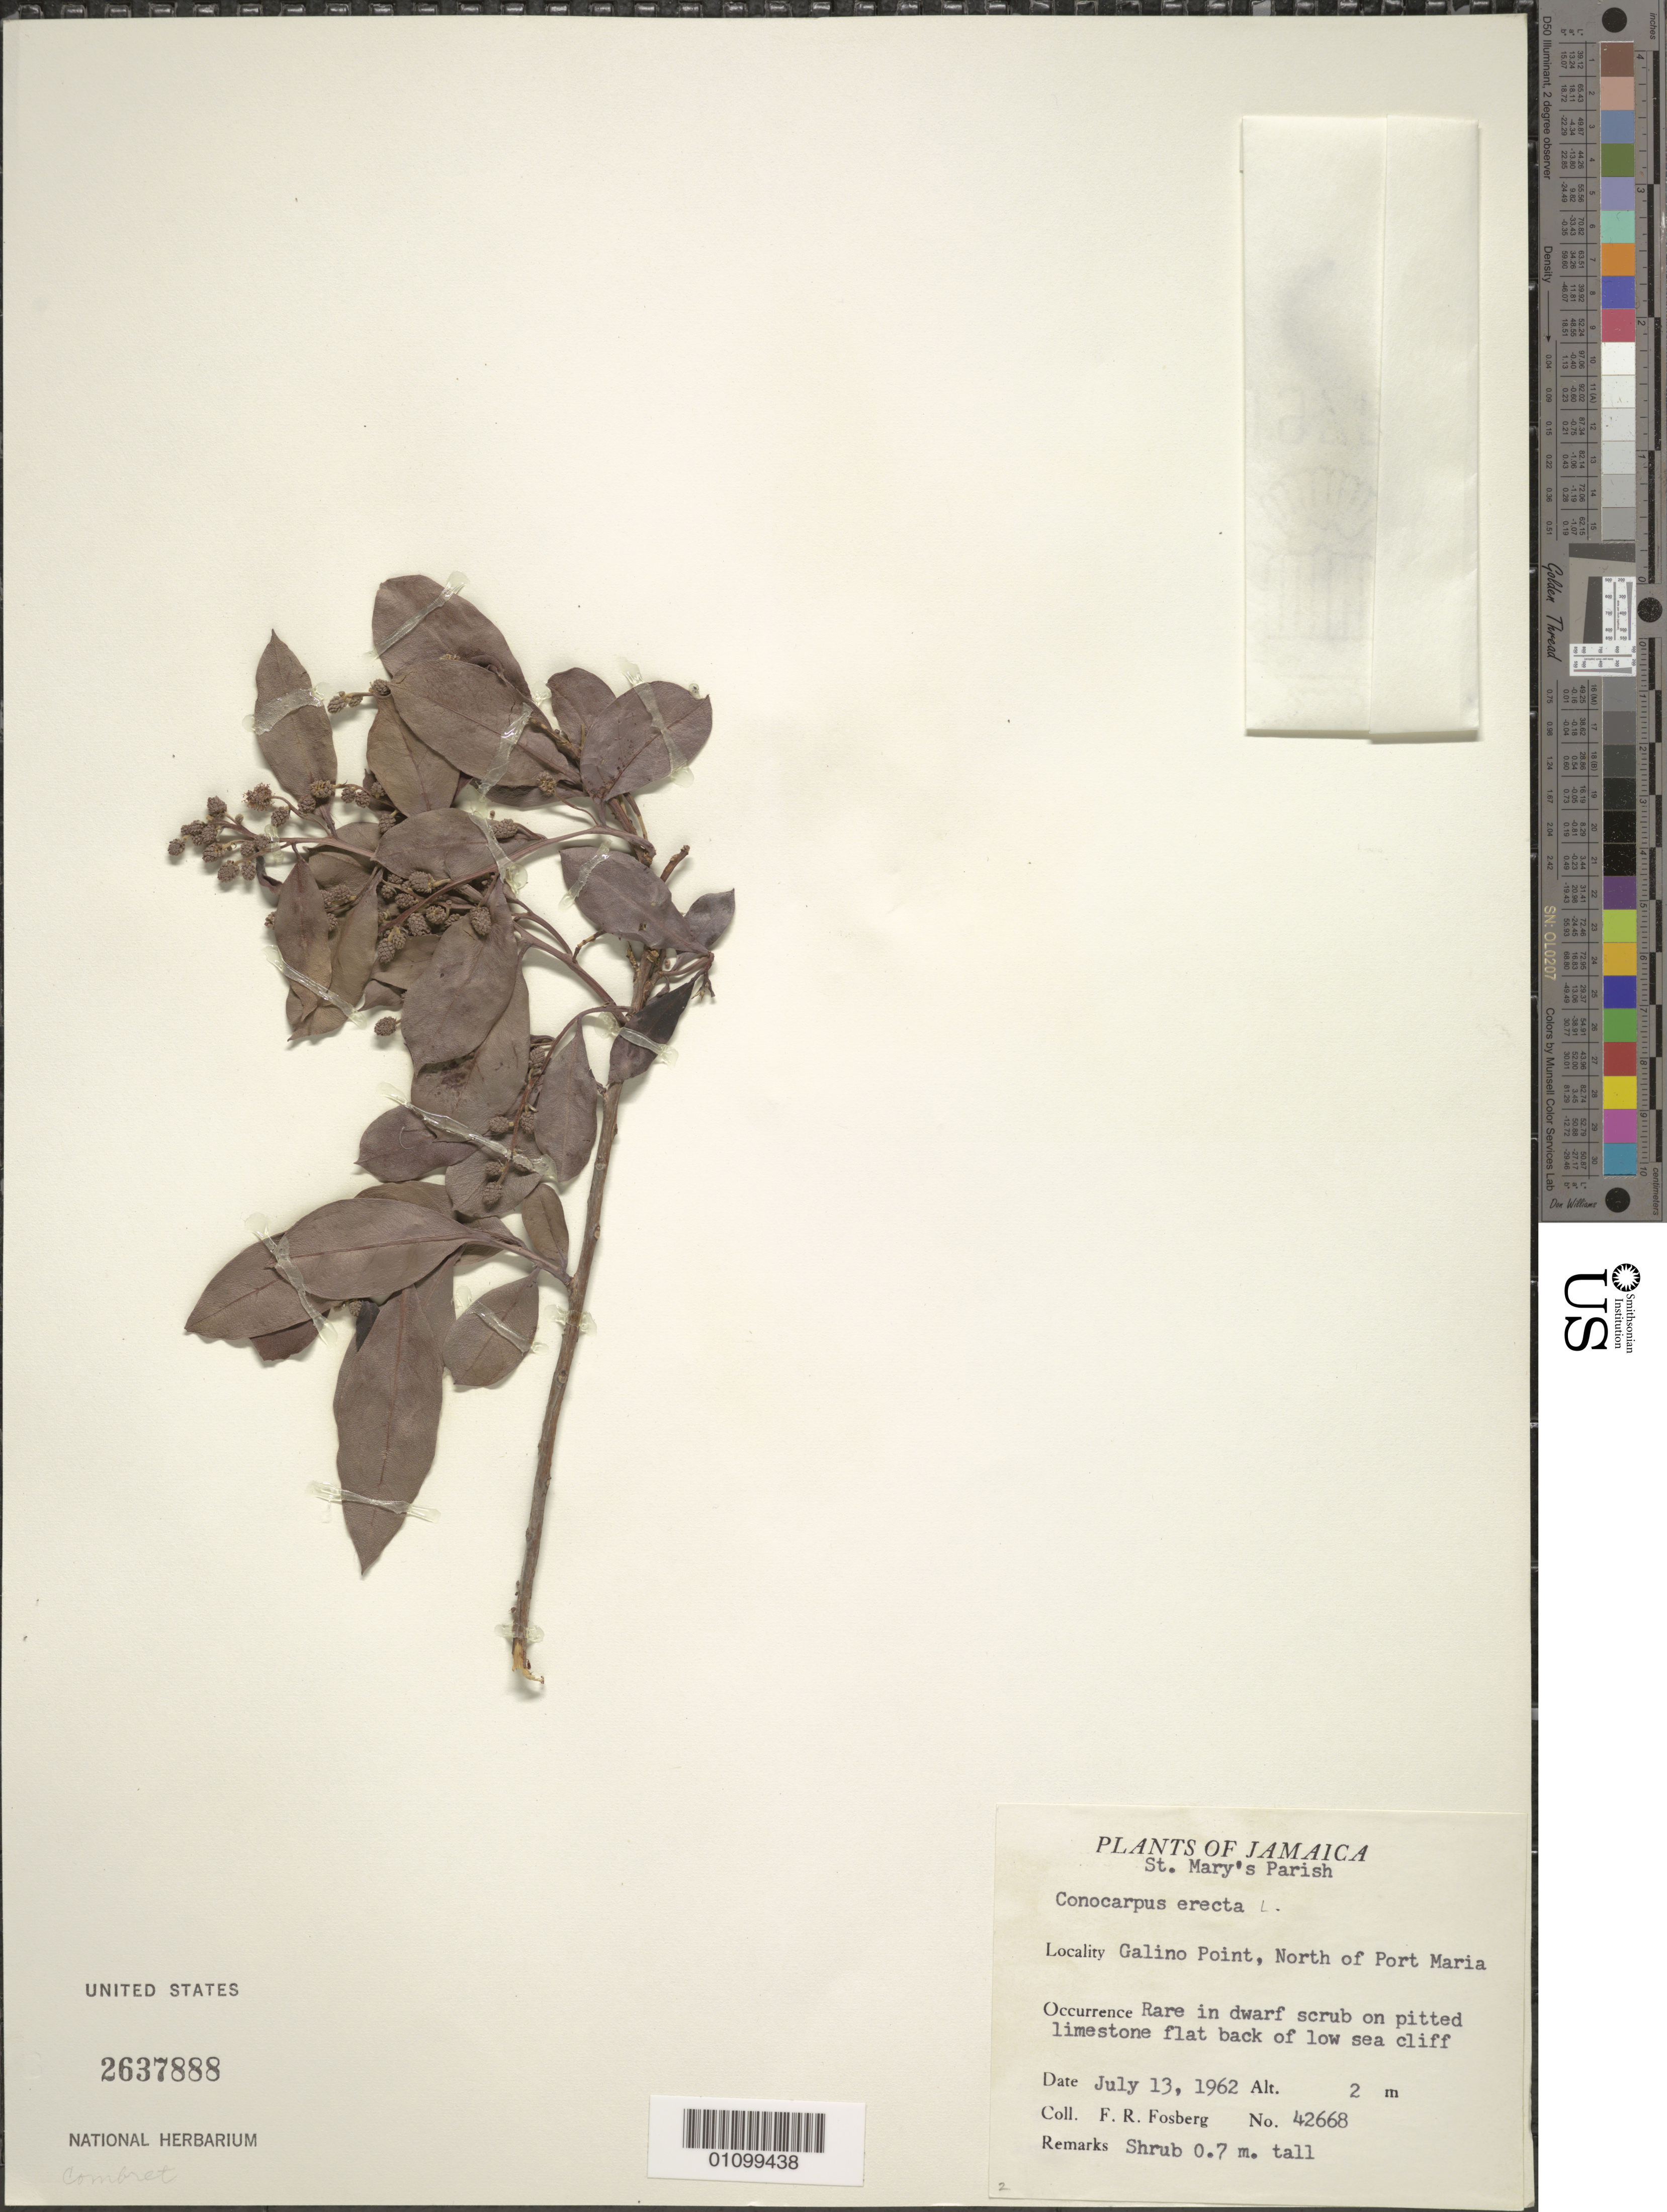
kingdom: Plantae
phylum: Tracheophyta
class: Magnoliopsida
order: Myrtales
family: Combretaceae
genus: Conocarpus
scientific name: Conocarpus erectus var. erectus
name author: L.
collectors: F. R. Fosberg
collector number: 42668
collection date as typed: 13 Jul 1962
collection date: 1962-07-13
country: Jamaica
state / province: Saint Mary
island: Jamaica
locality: Galino Point, N of Port Maria.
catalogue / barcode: US 2637888